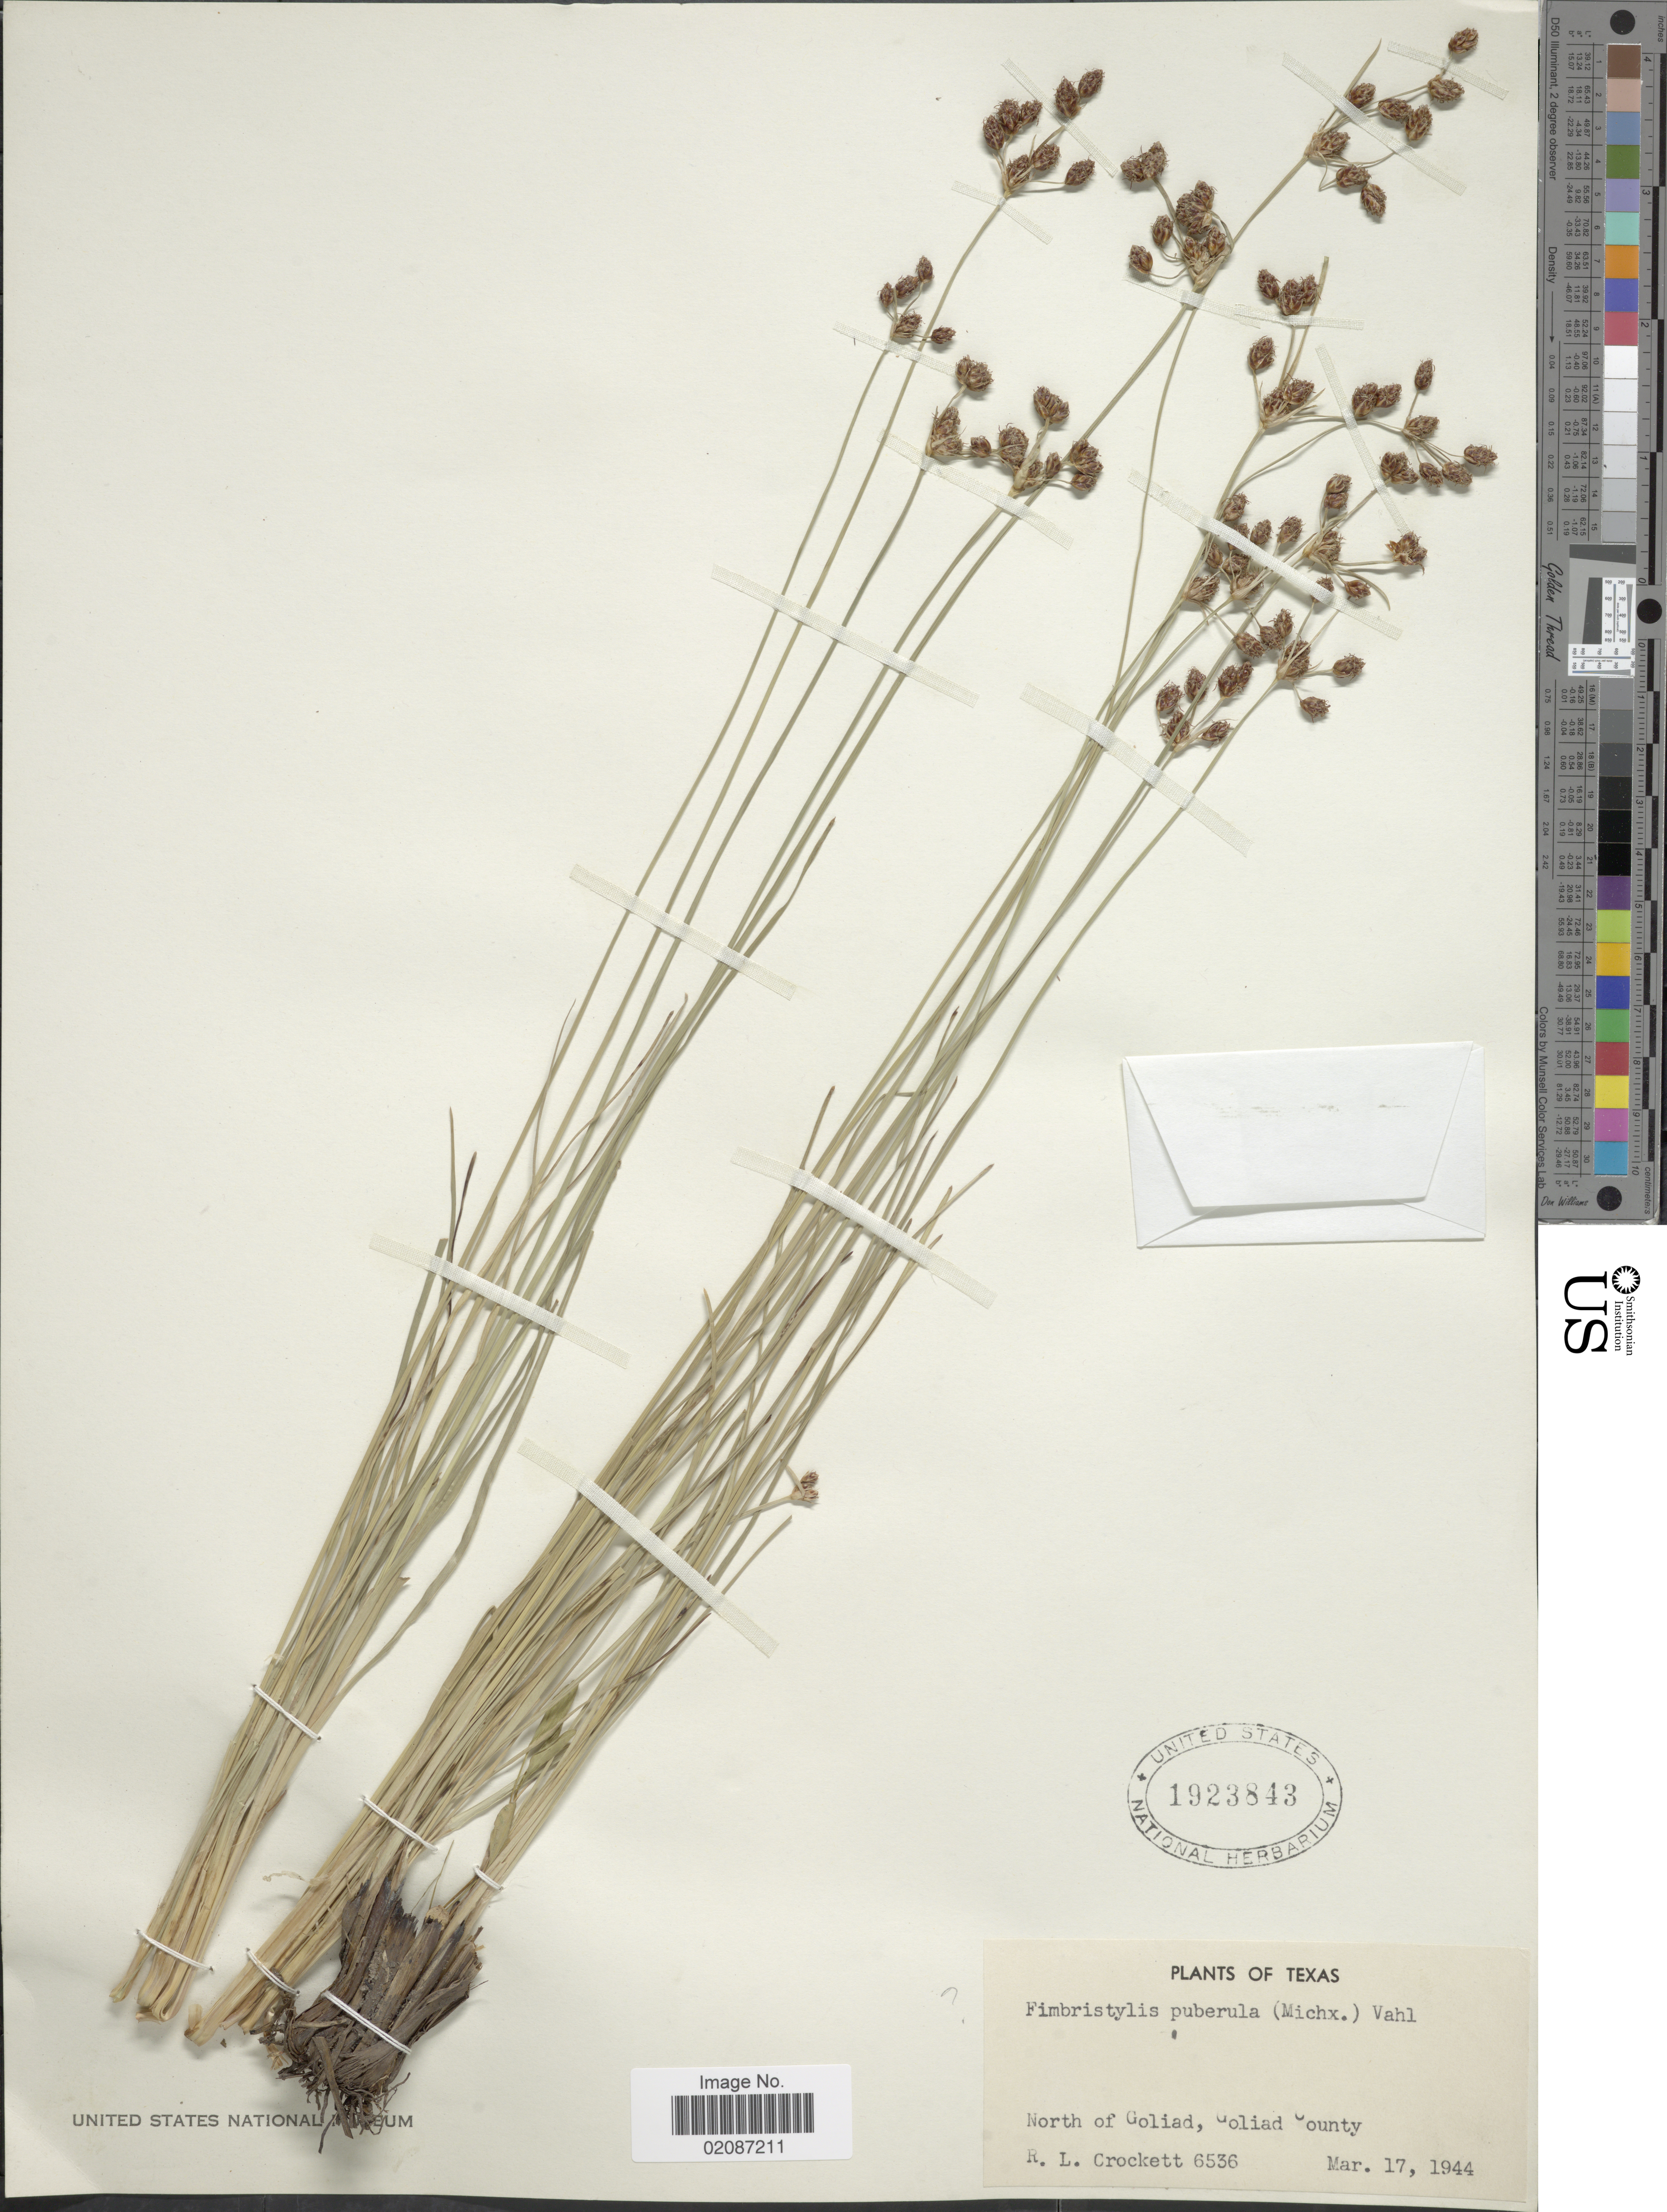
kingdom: Plantae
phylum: Tracheophyta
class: Liliopsida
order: Poales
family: Cyperaceae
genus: Fimbristylis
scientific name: Fimbristylis spadicea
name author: (L.) Vahl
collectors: R. Crockett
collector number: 6536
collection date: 1944-03-17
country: United States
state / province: Texas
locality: North of Goliad, Goliad County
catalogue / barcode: US 1923843